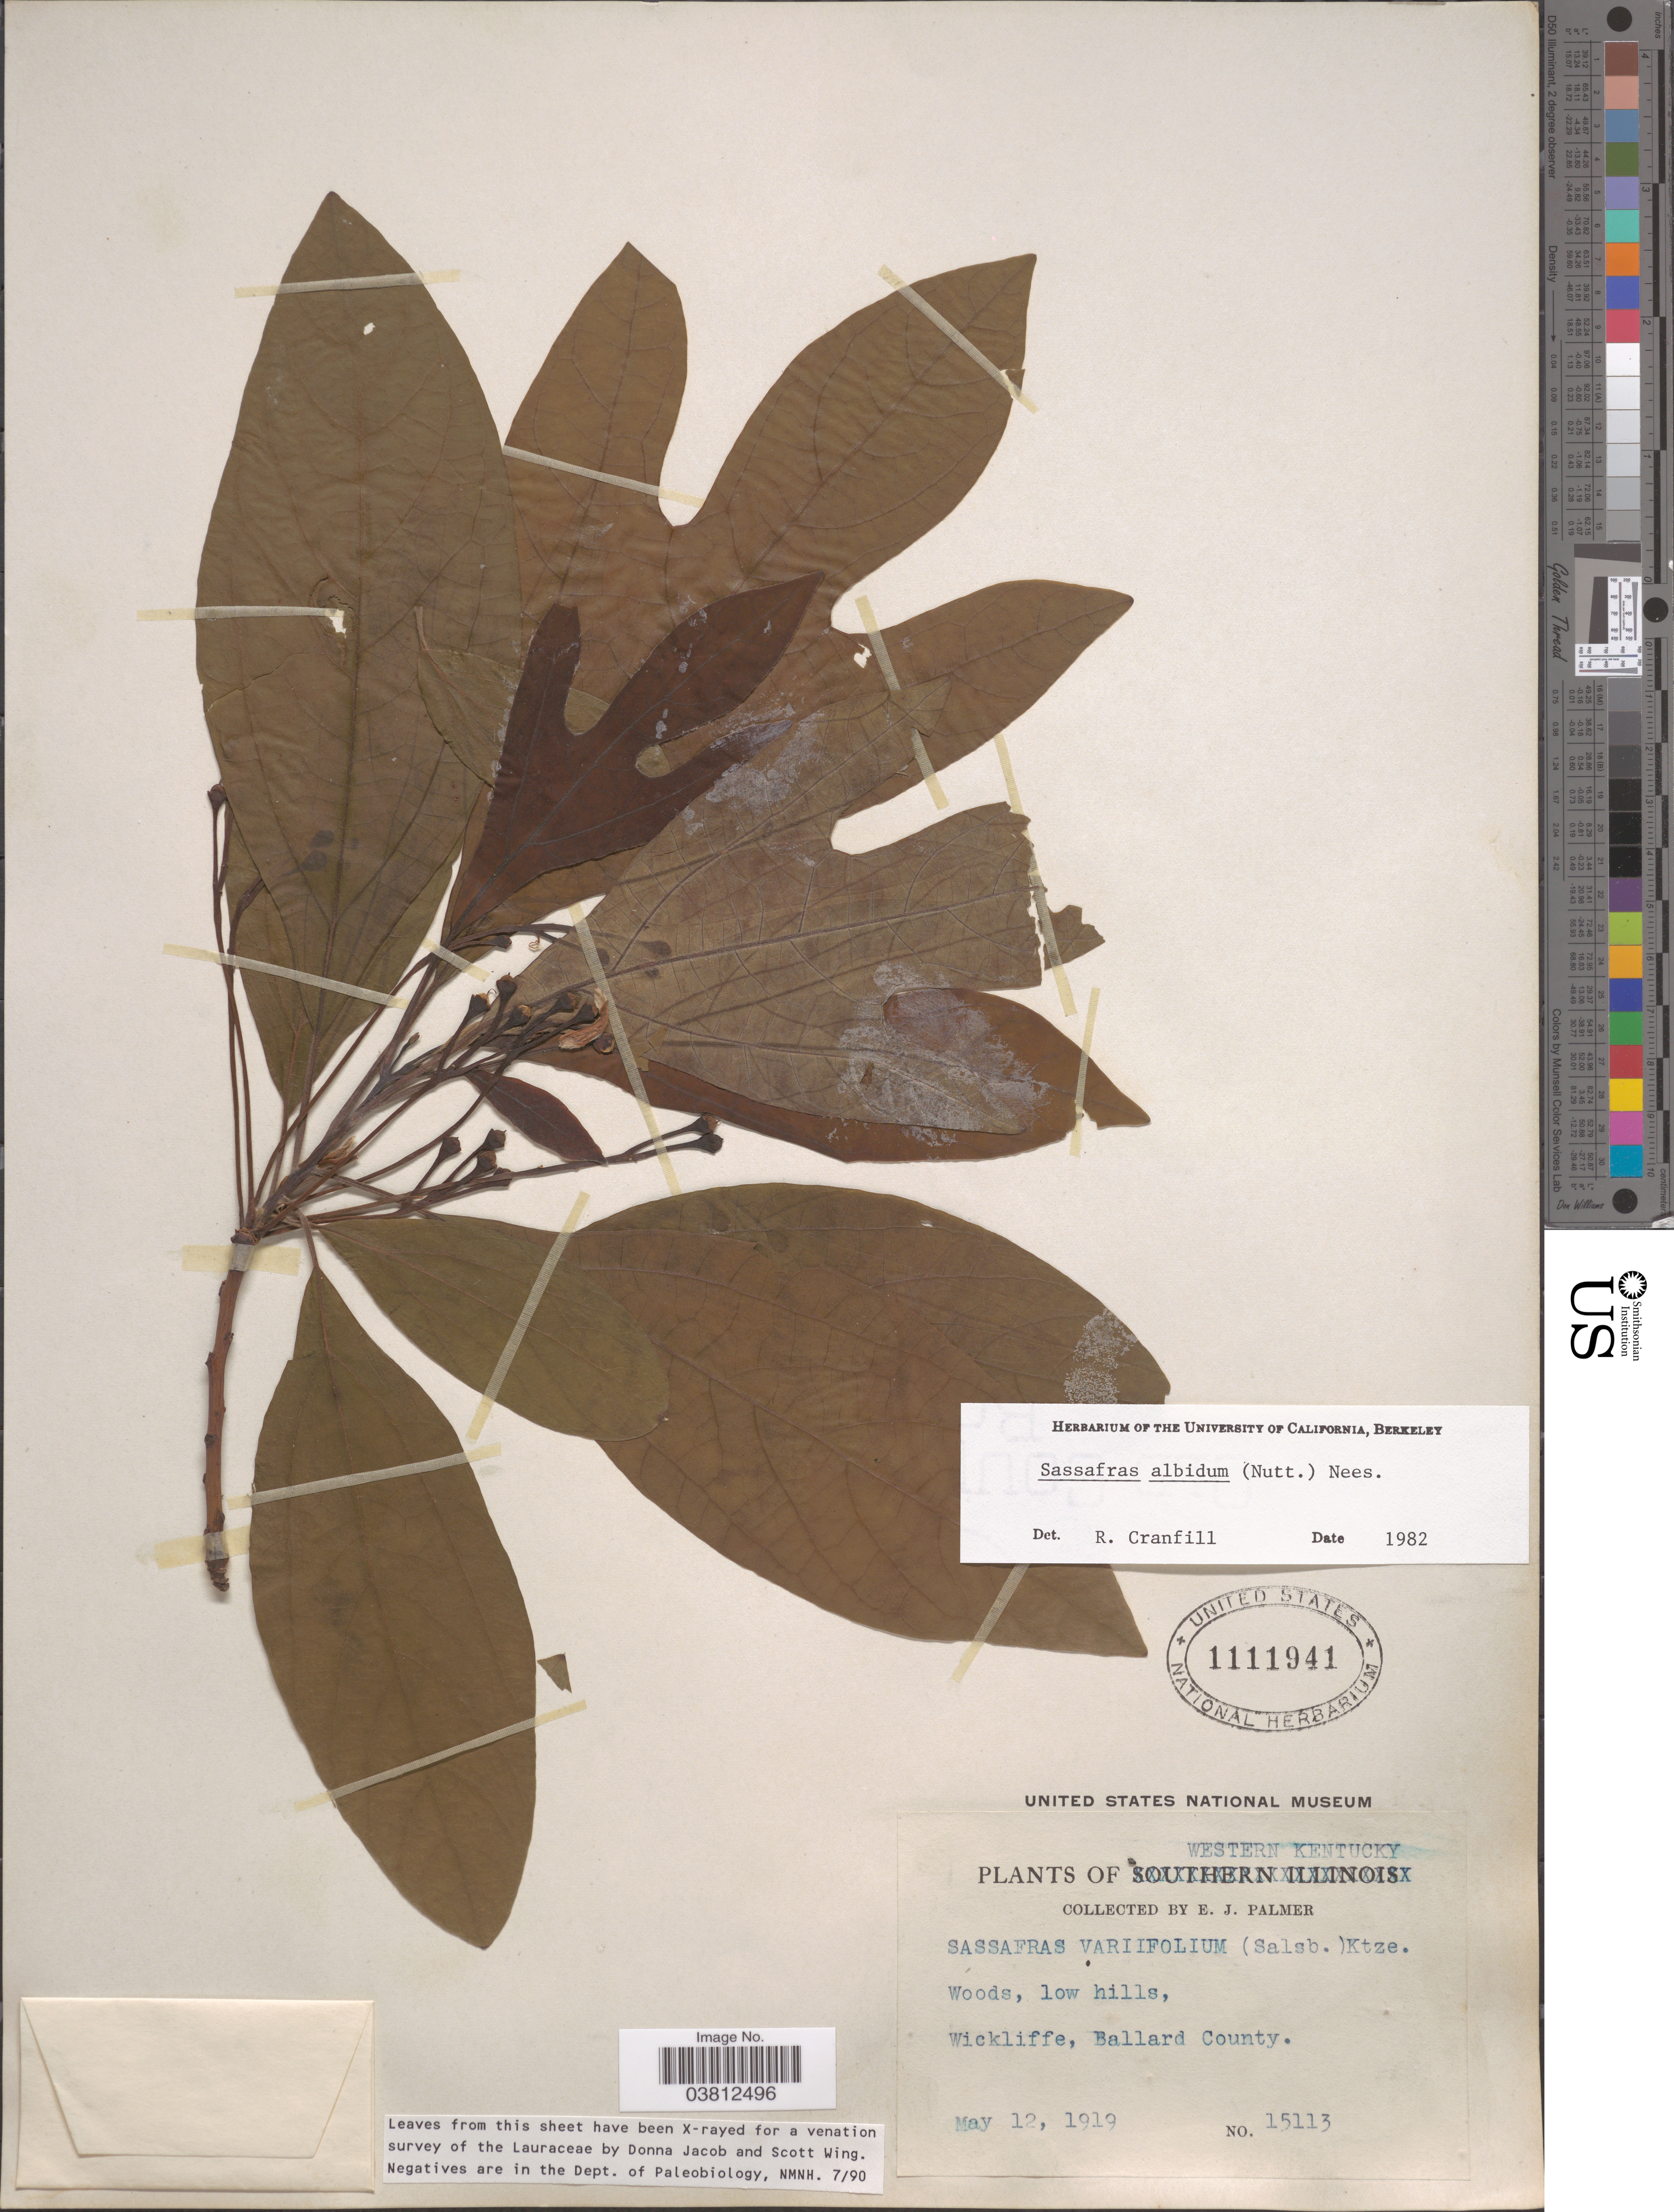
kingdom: Plantae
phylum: Tracheophyta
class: Magnoliopsida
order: Laurales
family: Lauraceae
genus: Sassafras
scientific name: Sassafras albidum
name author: (Nutt.) Nees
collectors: E. J. Palmer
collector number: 15113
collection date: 1919-05-12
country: United States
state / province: Kentucky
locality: Western Kentucky. Low hills, Wickliffe, Ballard County.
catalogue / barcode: US 1111941